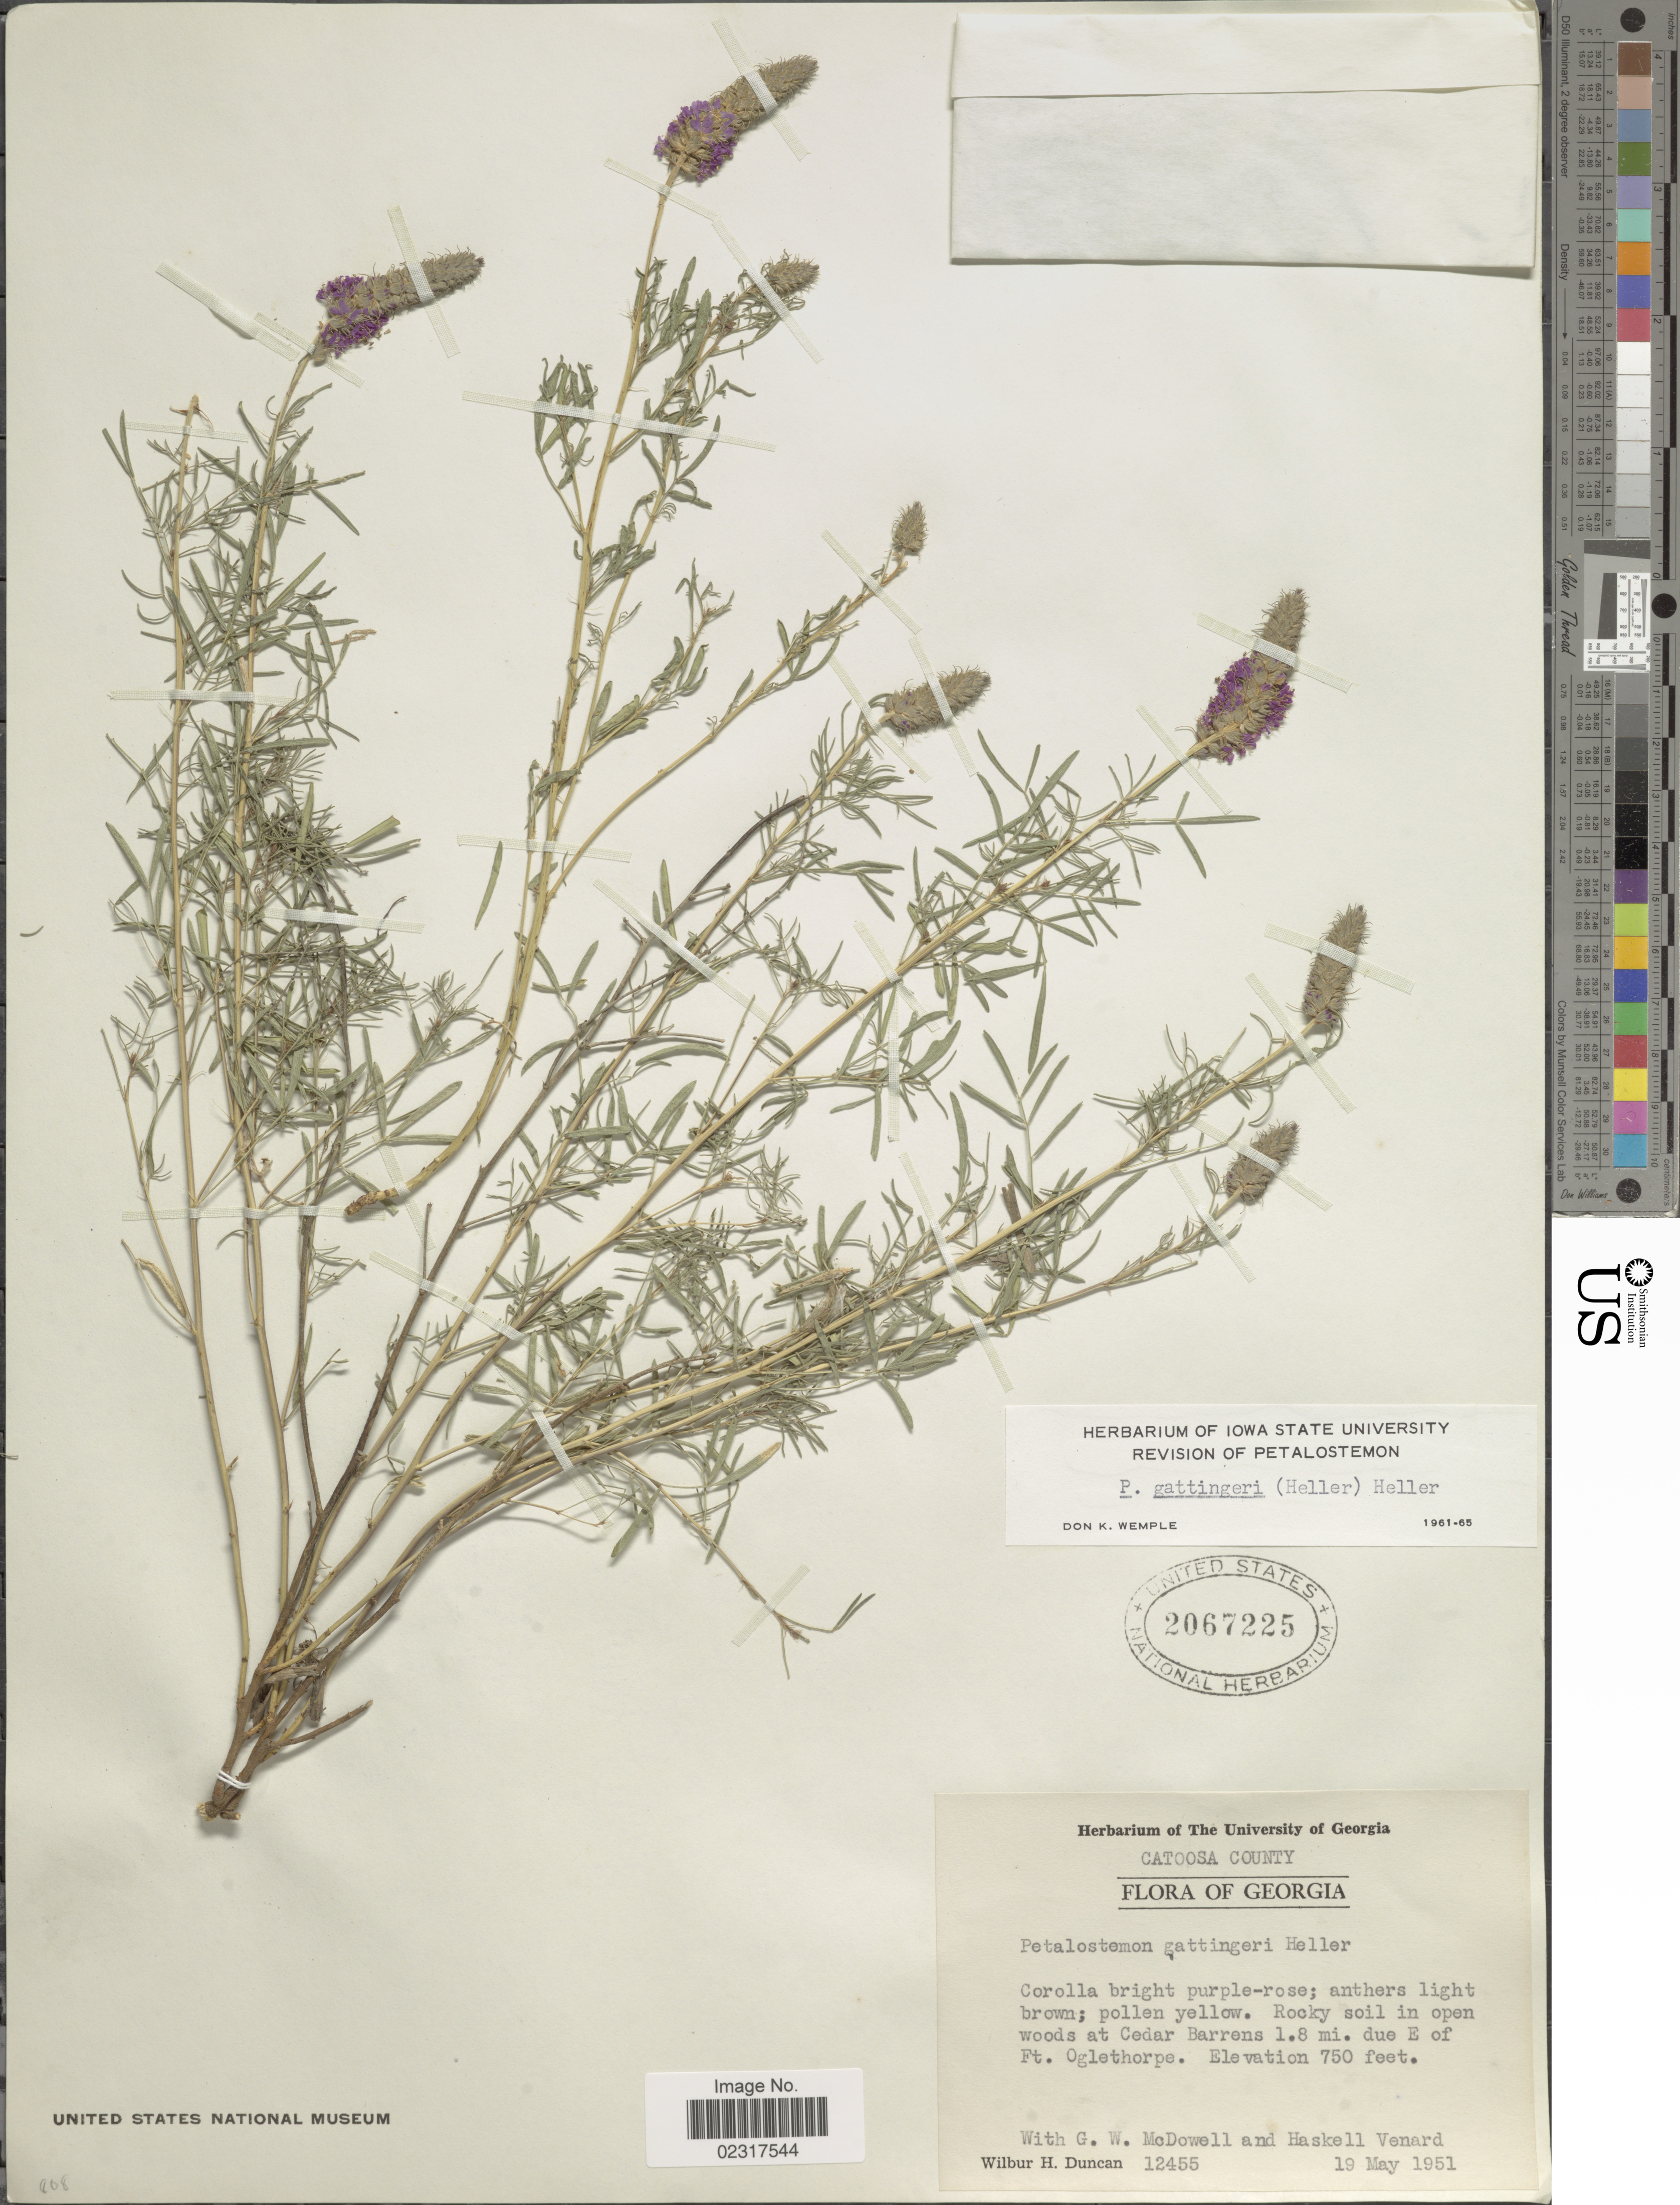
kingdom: Plantae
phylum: Tracheophyta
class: Magnoliopsida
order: Fabales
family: Fabaceae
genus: Dalea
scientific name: Dalea gattingeri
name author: (A. Heller) Barneby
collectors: G. McDowell, H. Venard & W. H. Duncan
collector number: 12455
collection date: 1951-05-19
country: United States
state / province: Georgia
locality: Catoosa County, rocky soil in open woods at Cedar Barrens 1.8 mi. due E of Ft. Oglethorpe.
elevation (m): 229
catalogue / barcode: US 2067225